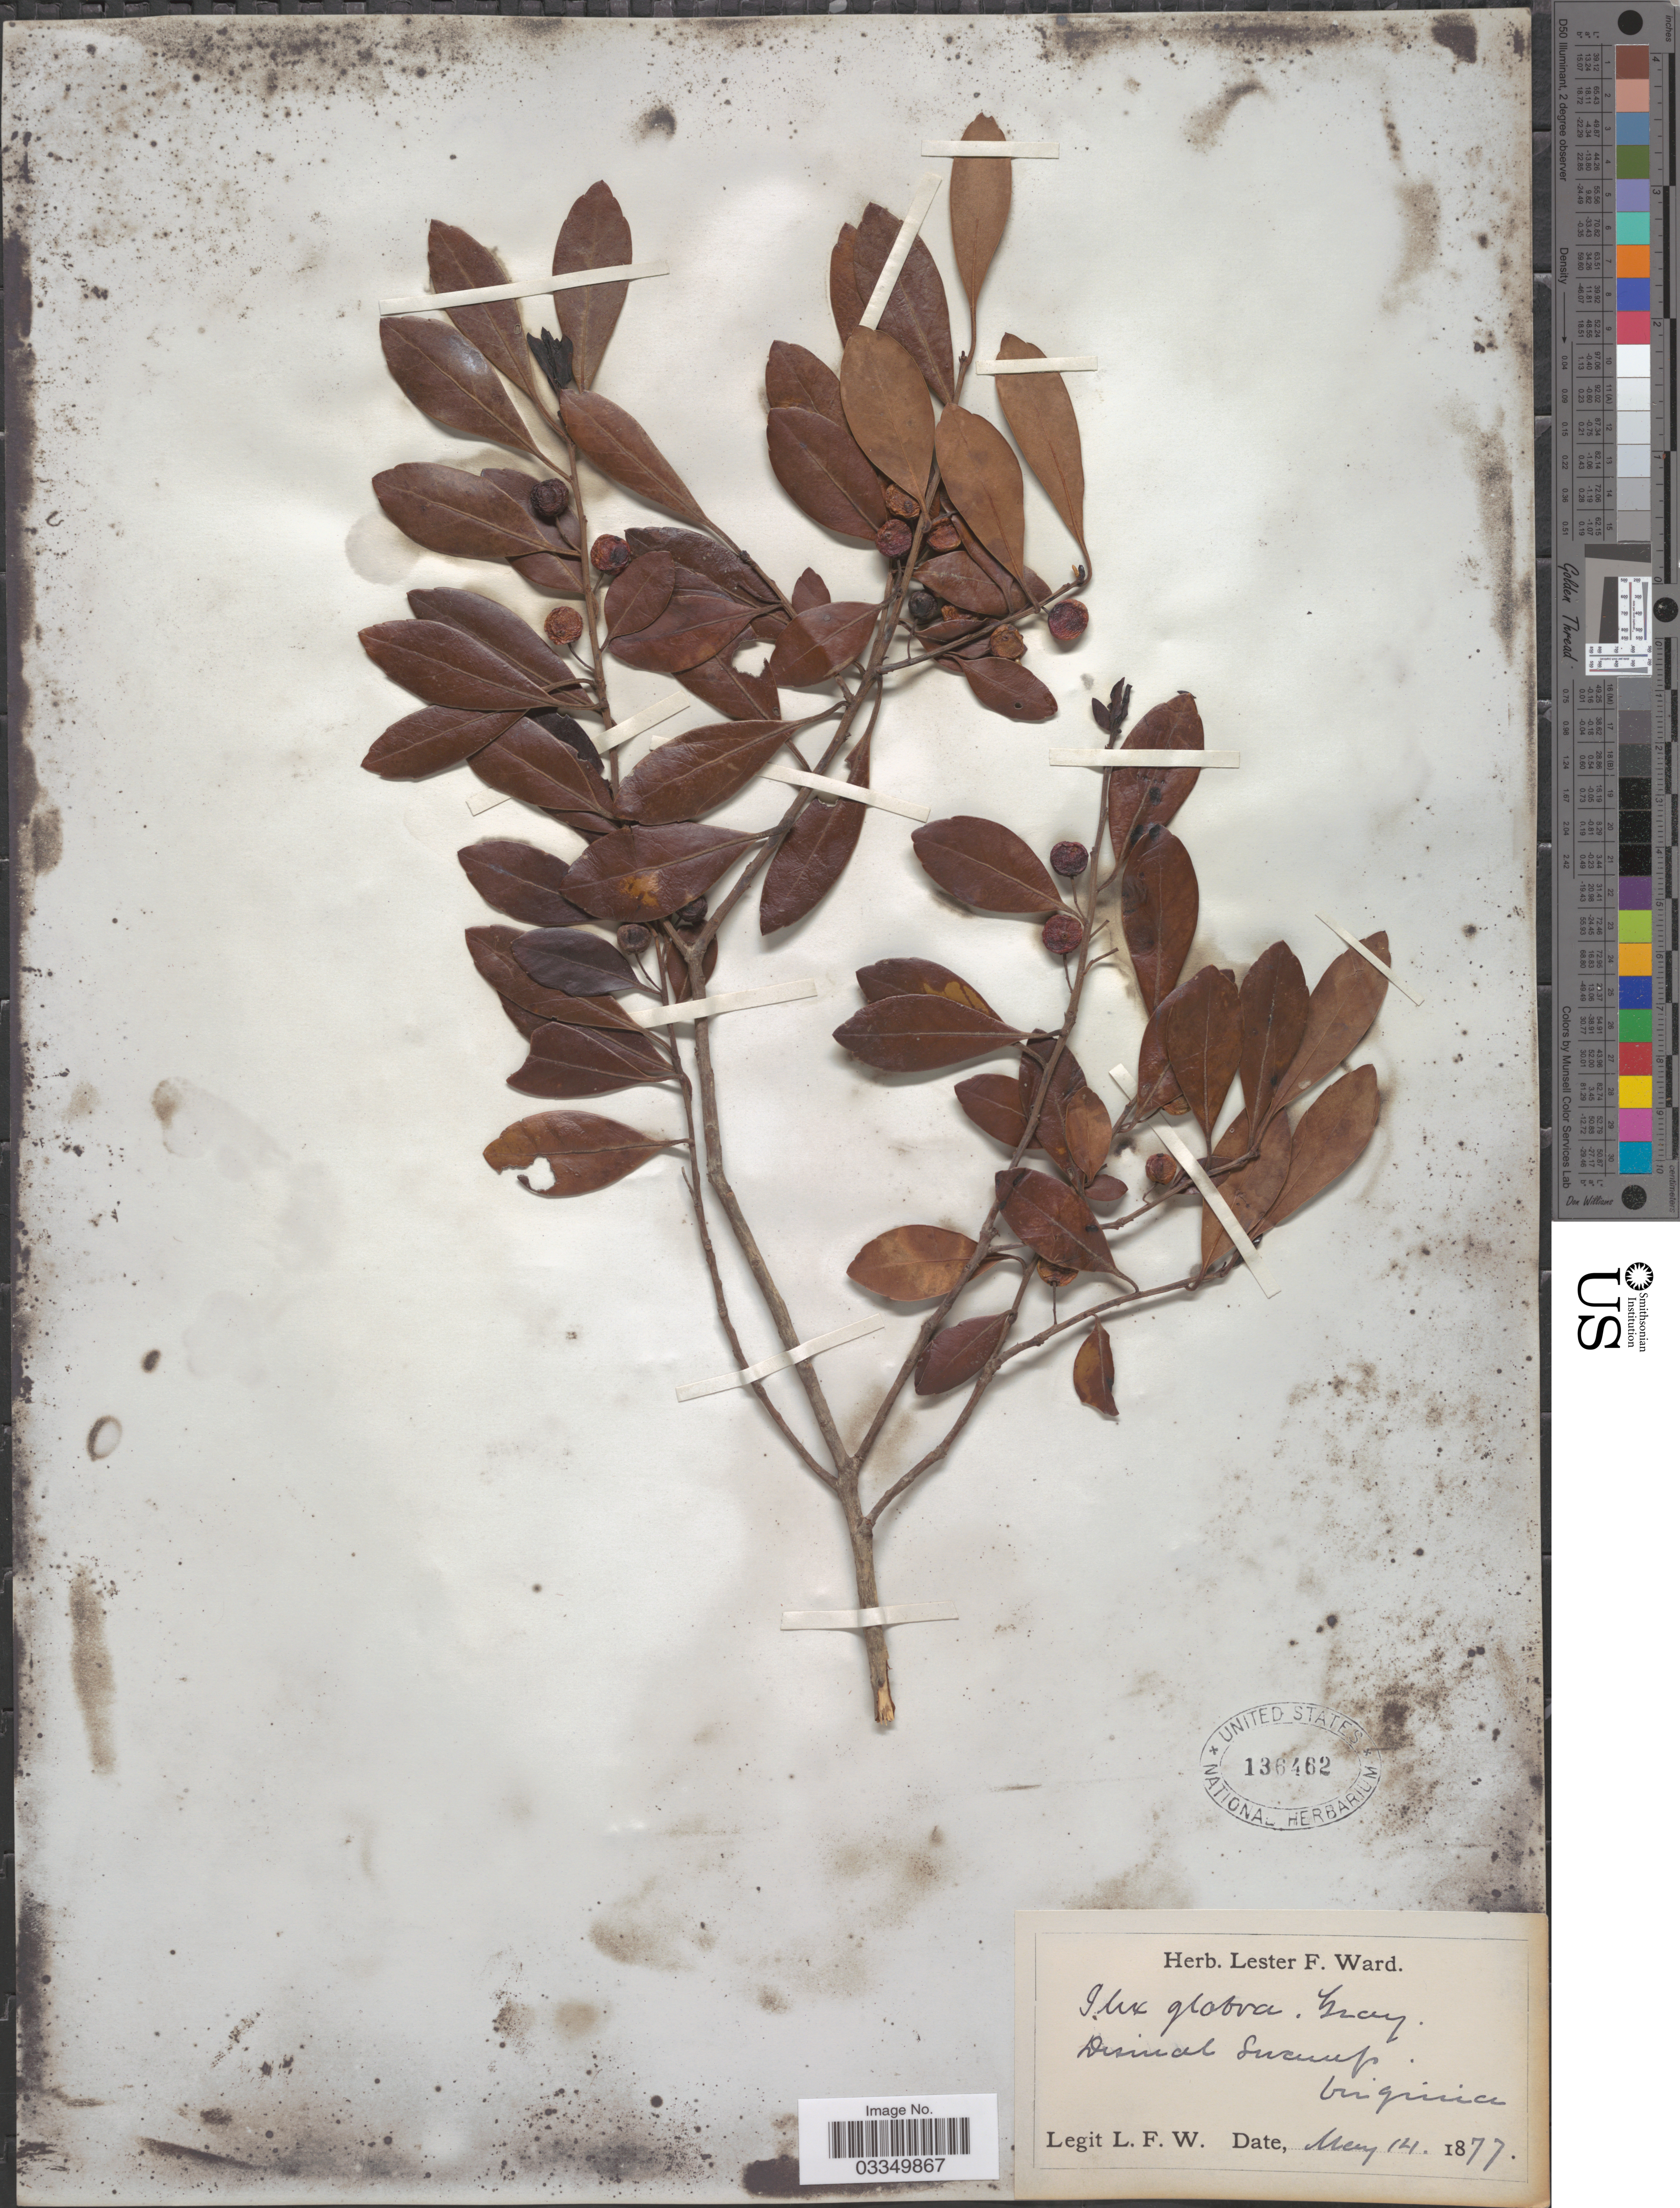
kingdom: Plantae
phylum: Tracheophyta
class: Magnoliopsida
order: Aquifoliales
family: Aquifoliaceae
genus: Ilex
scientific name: Ilex glabra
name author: (L.) A. Gray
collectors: L. F. Ward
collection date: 1877-05-14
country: United States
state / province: Virginia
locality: Dismal Swamp.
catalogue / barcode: US 136462